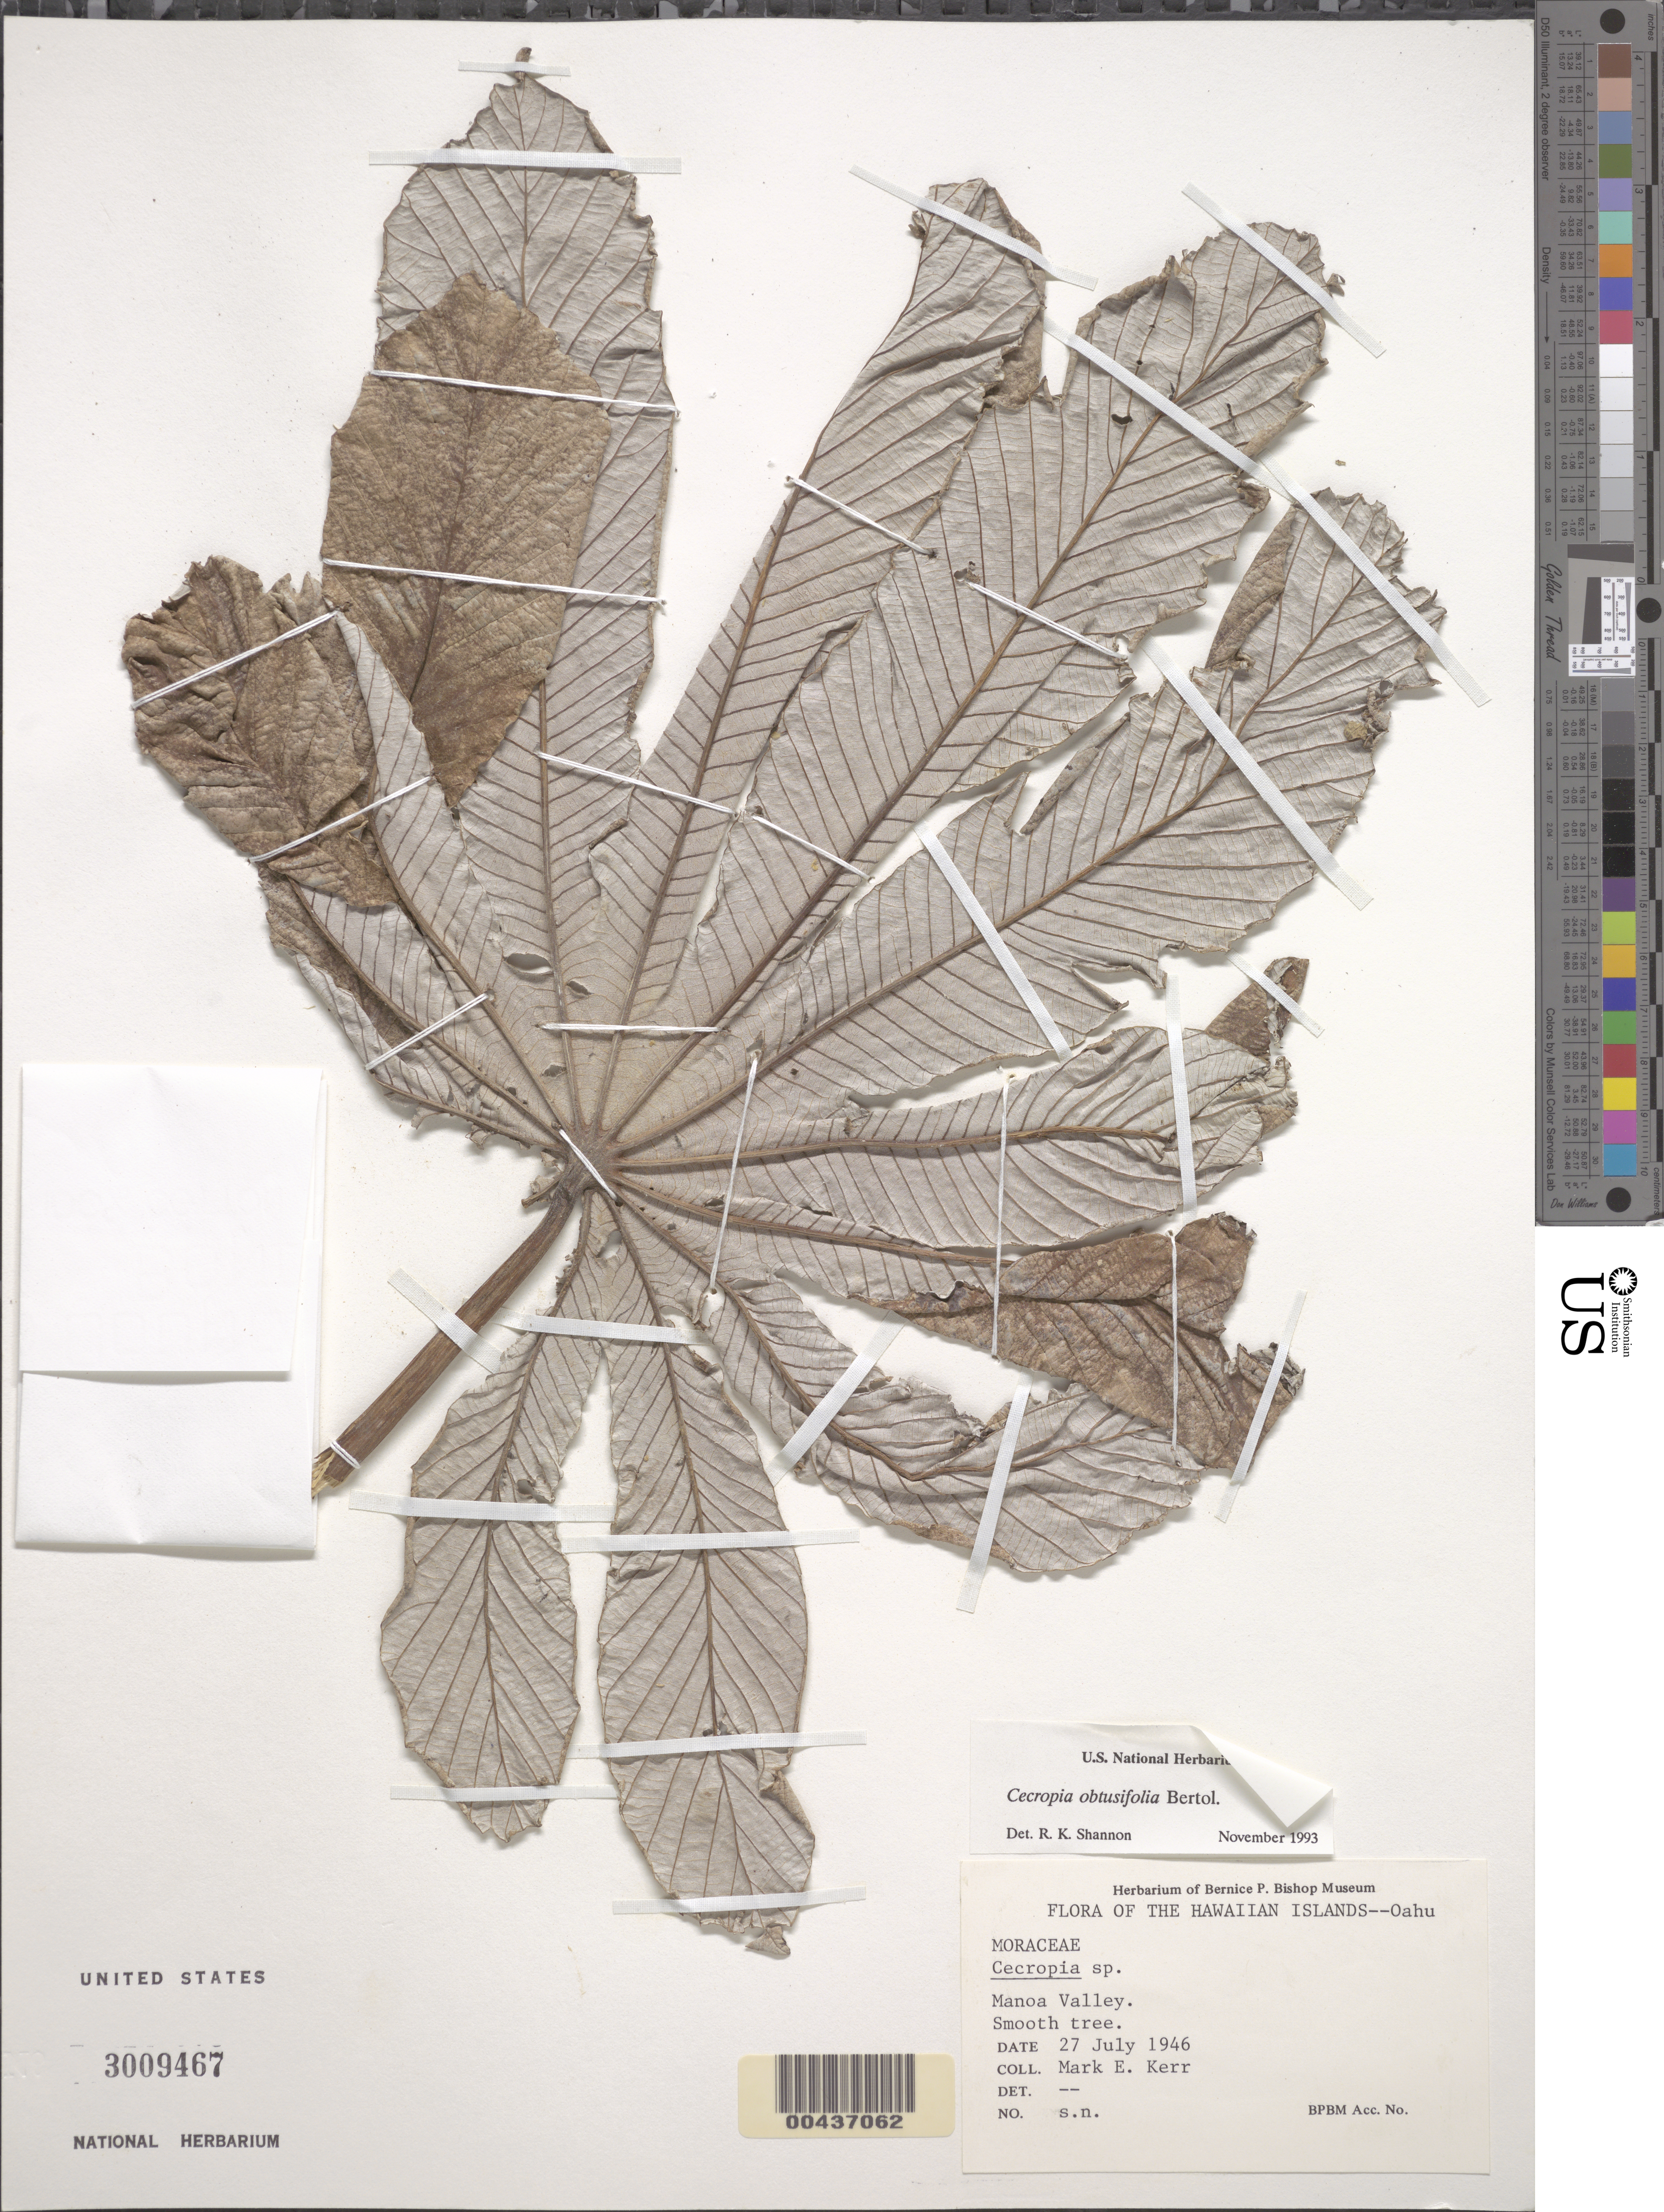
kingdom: Plantae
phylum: Tracheophyta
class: Magnoliopsida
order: Rosales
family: Urticaceae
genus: Cecropia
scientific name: Cecropia obtusifolia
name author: Bertol.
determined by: Shannon, R. K., (UNITED STATES)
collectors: M. E. Kerr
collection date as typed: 27 Jul 1946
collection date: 1946-07-27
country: United States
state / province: Hawaii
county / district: Honolulu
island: Oahu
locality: Manoa Valley, Oahu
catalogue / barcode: US 3009467